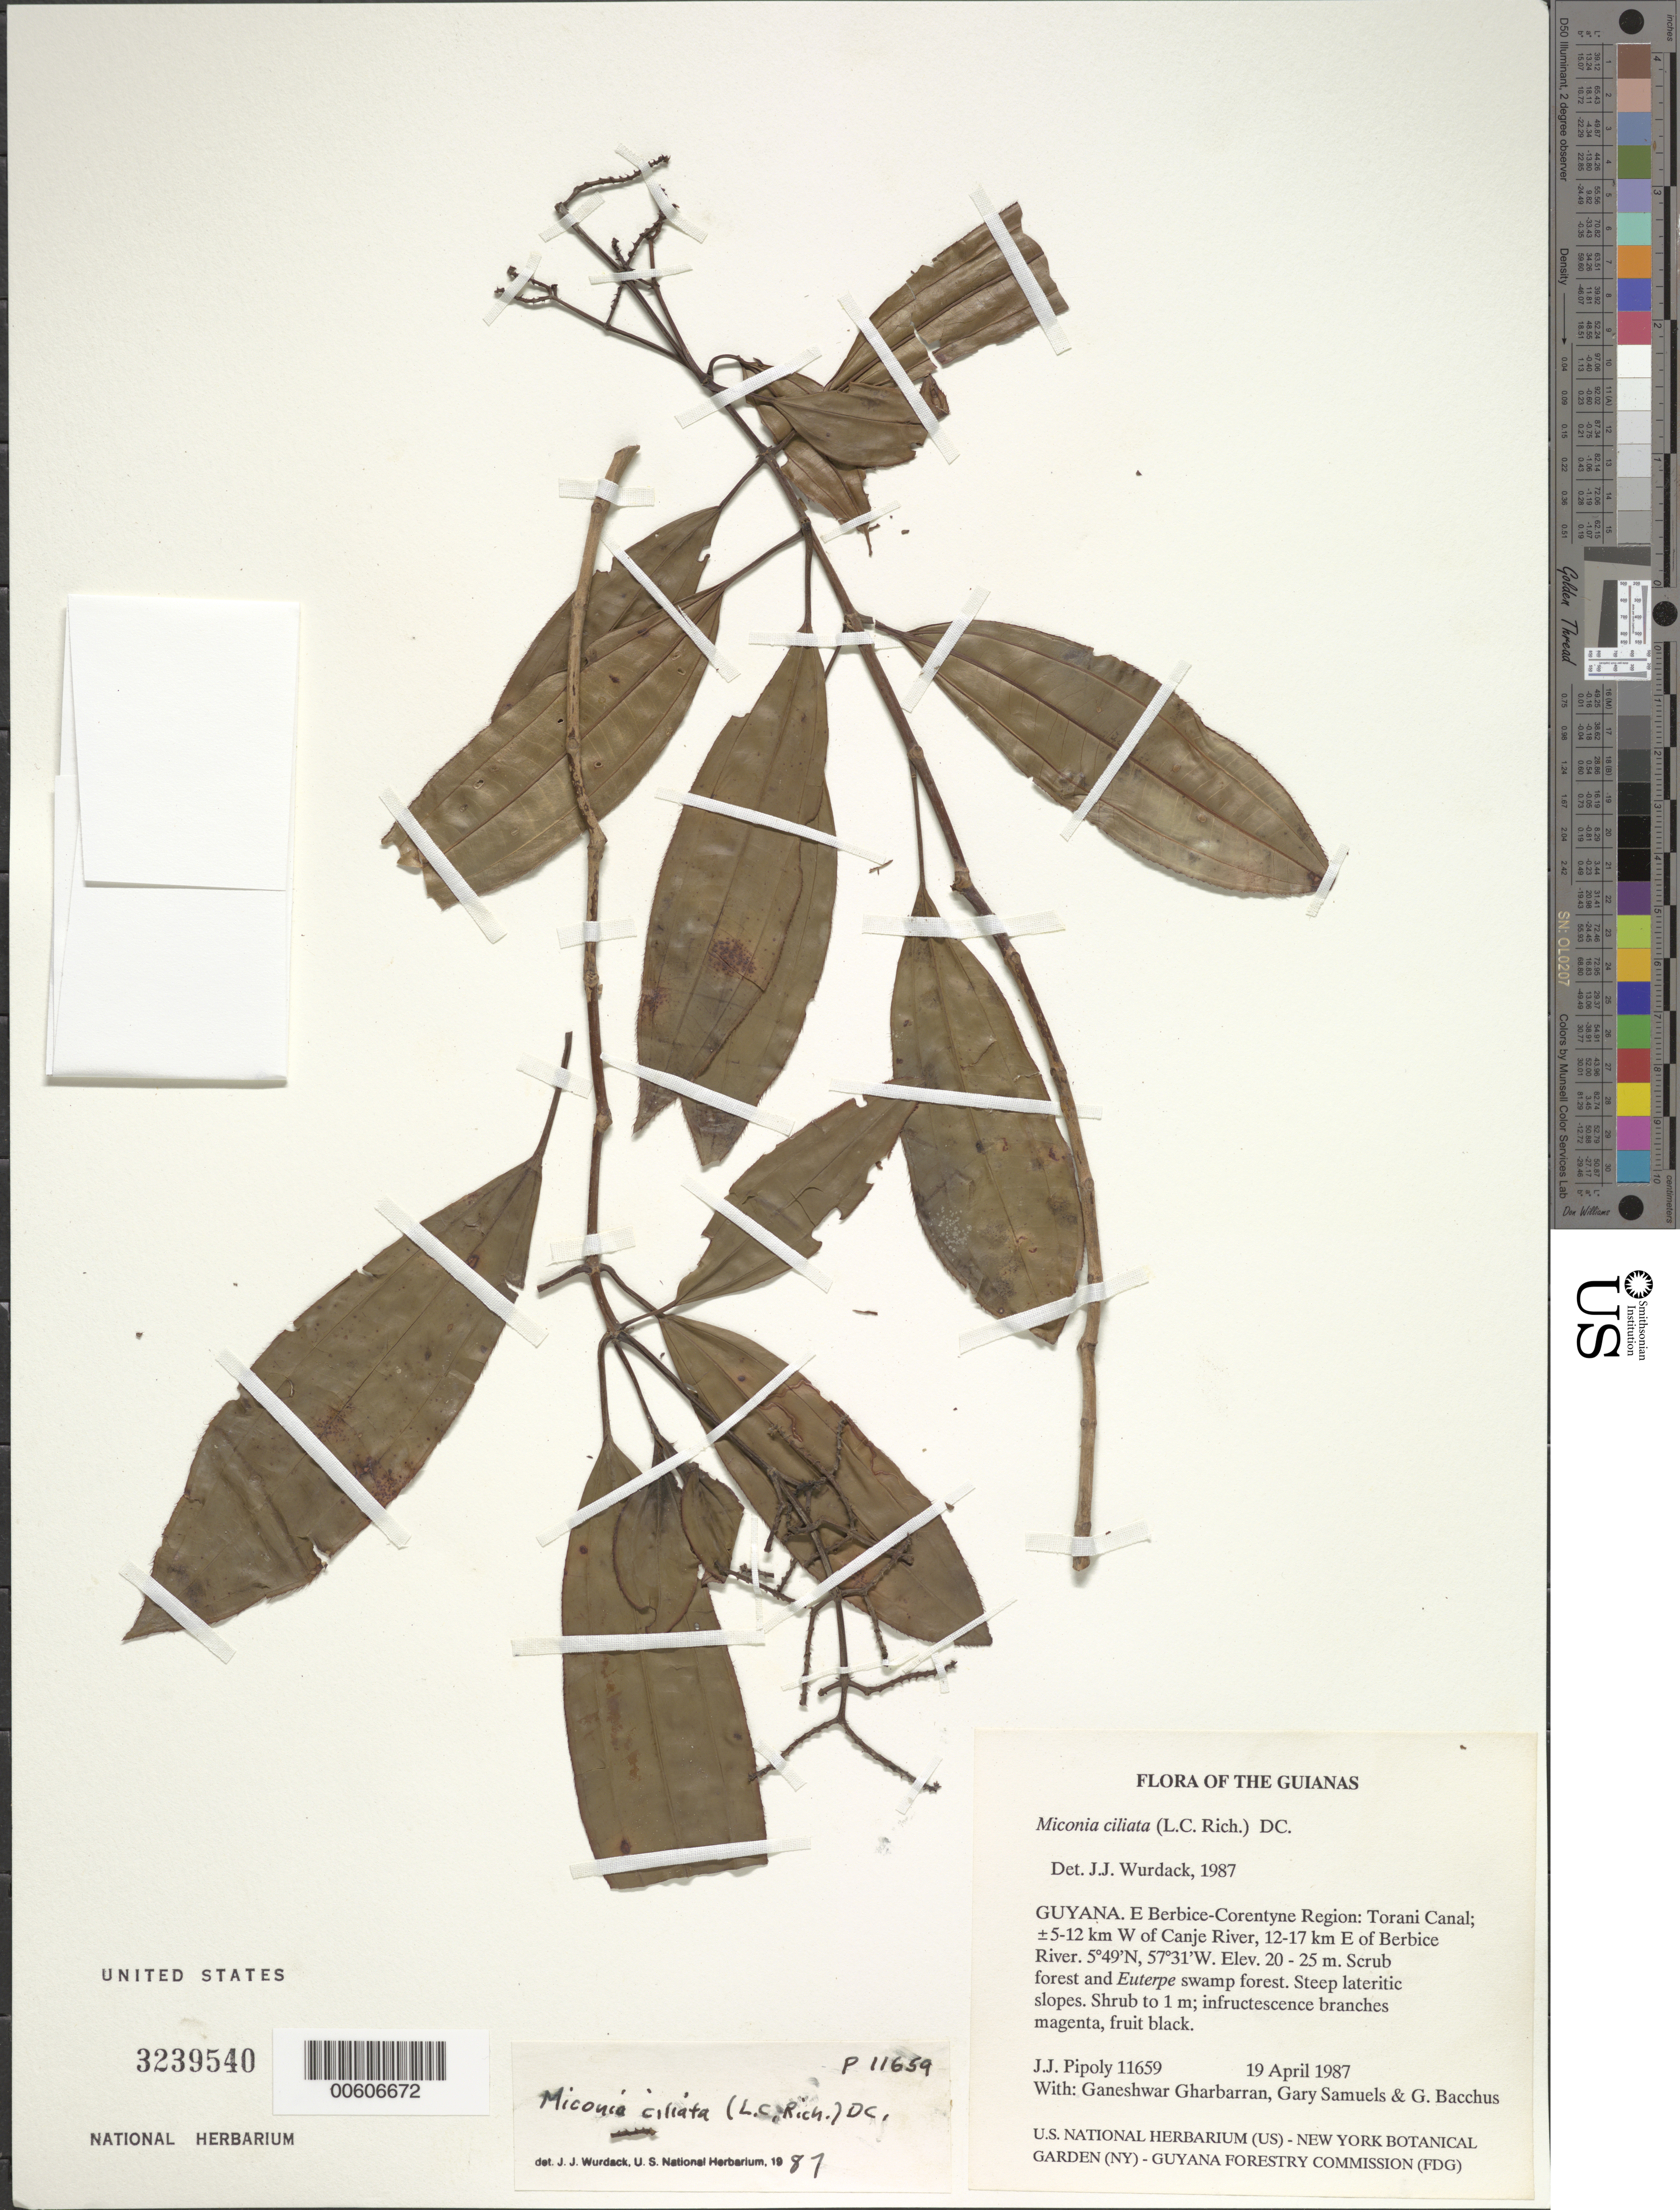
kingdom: Plantae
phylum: Tracheophyta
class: Magnoliopsida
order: Myrtales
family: Melastomataceae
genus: Miconia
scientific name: Miconia ciliata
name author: (Rich.) DC.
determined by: Wurdack, John J., (US), US (UNITED STATES)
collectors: J. J. Pipoly, G. Gharbarran, G. Samuels & G. Bacchus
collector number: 11659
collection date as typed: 19 April 1987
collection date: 1987-04-19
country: Guyana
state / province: E. Berbice-Corentyne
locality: Torani Canal; ±5-12 km W of Canje River, 12-17 km E of Berbice River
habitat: Scrub forest and Euterpe Swamp forestSteep lateritic slopes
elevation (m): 20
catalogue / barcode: US 3239540